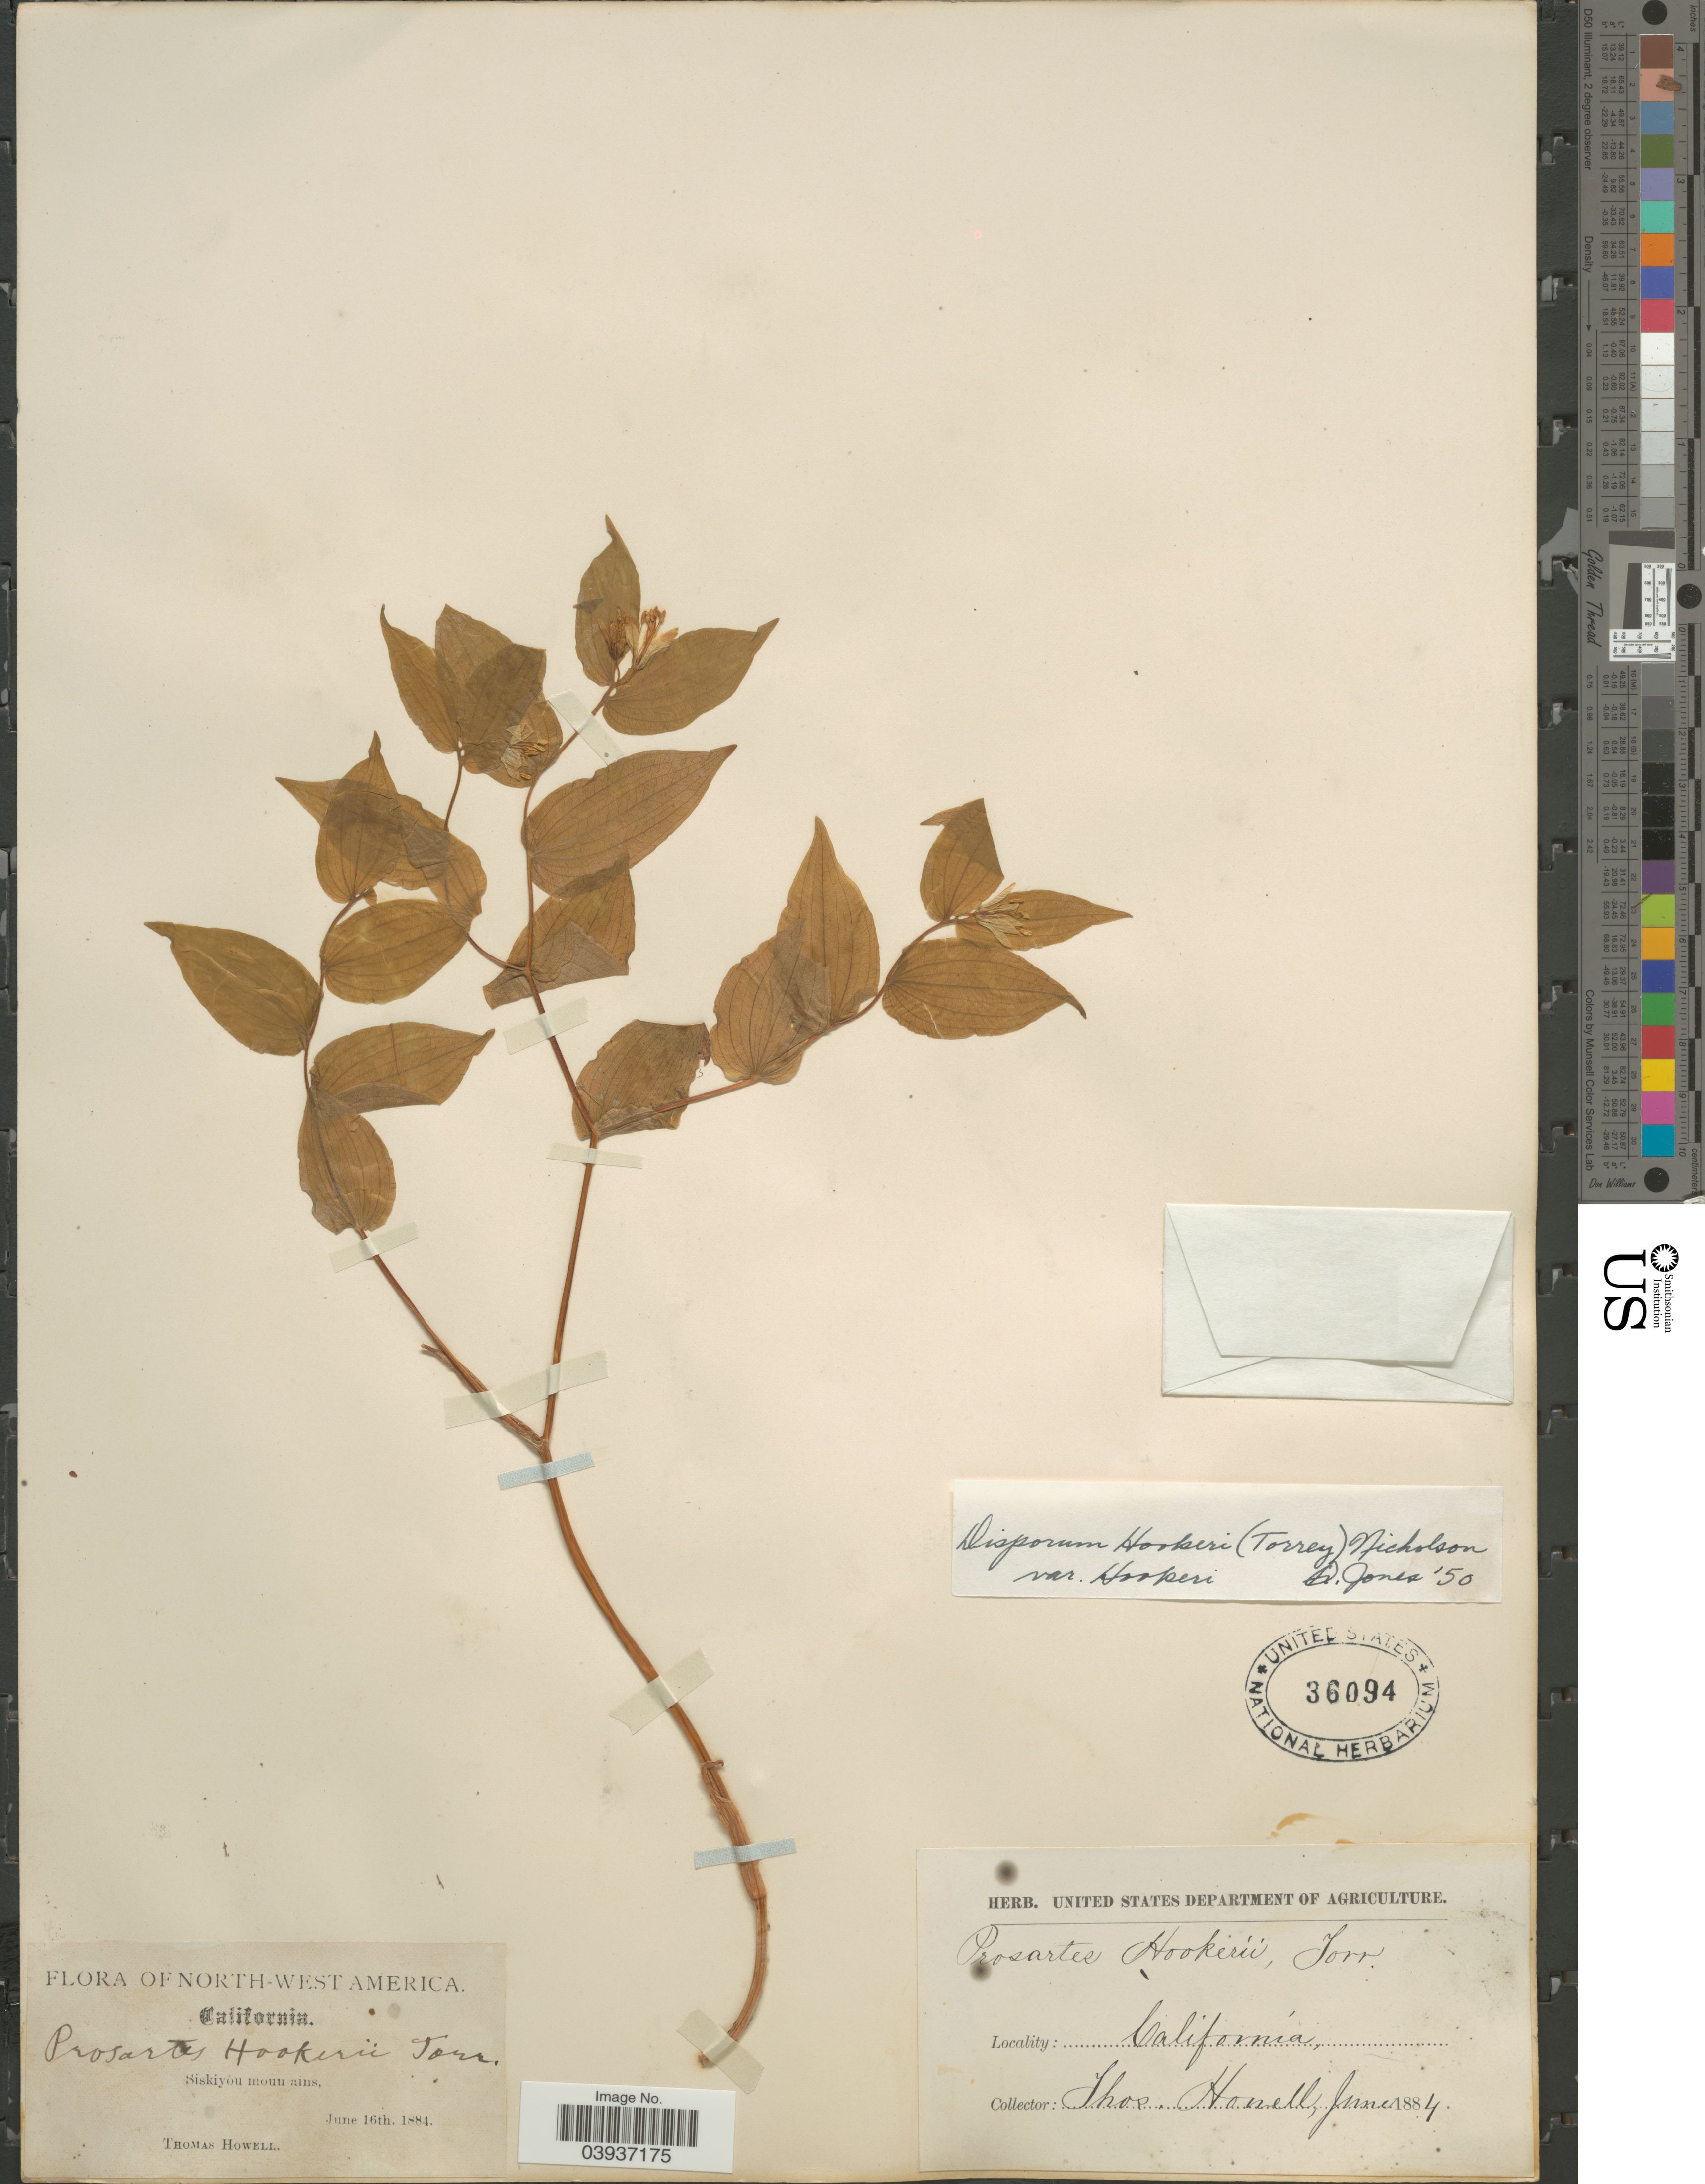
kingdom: Plantae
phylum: Tracheophyta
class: Liliopsida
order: Liliales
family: Colchicaceae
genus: Disporum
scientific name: Disporum hookeri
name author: (Torr.) G. Nicholson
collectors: T. Howell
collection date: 1884-06-16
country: United States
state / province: California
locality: North-West America. Siskiyou mountains.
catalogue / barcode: US 36094